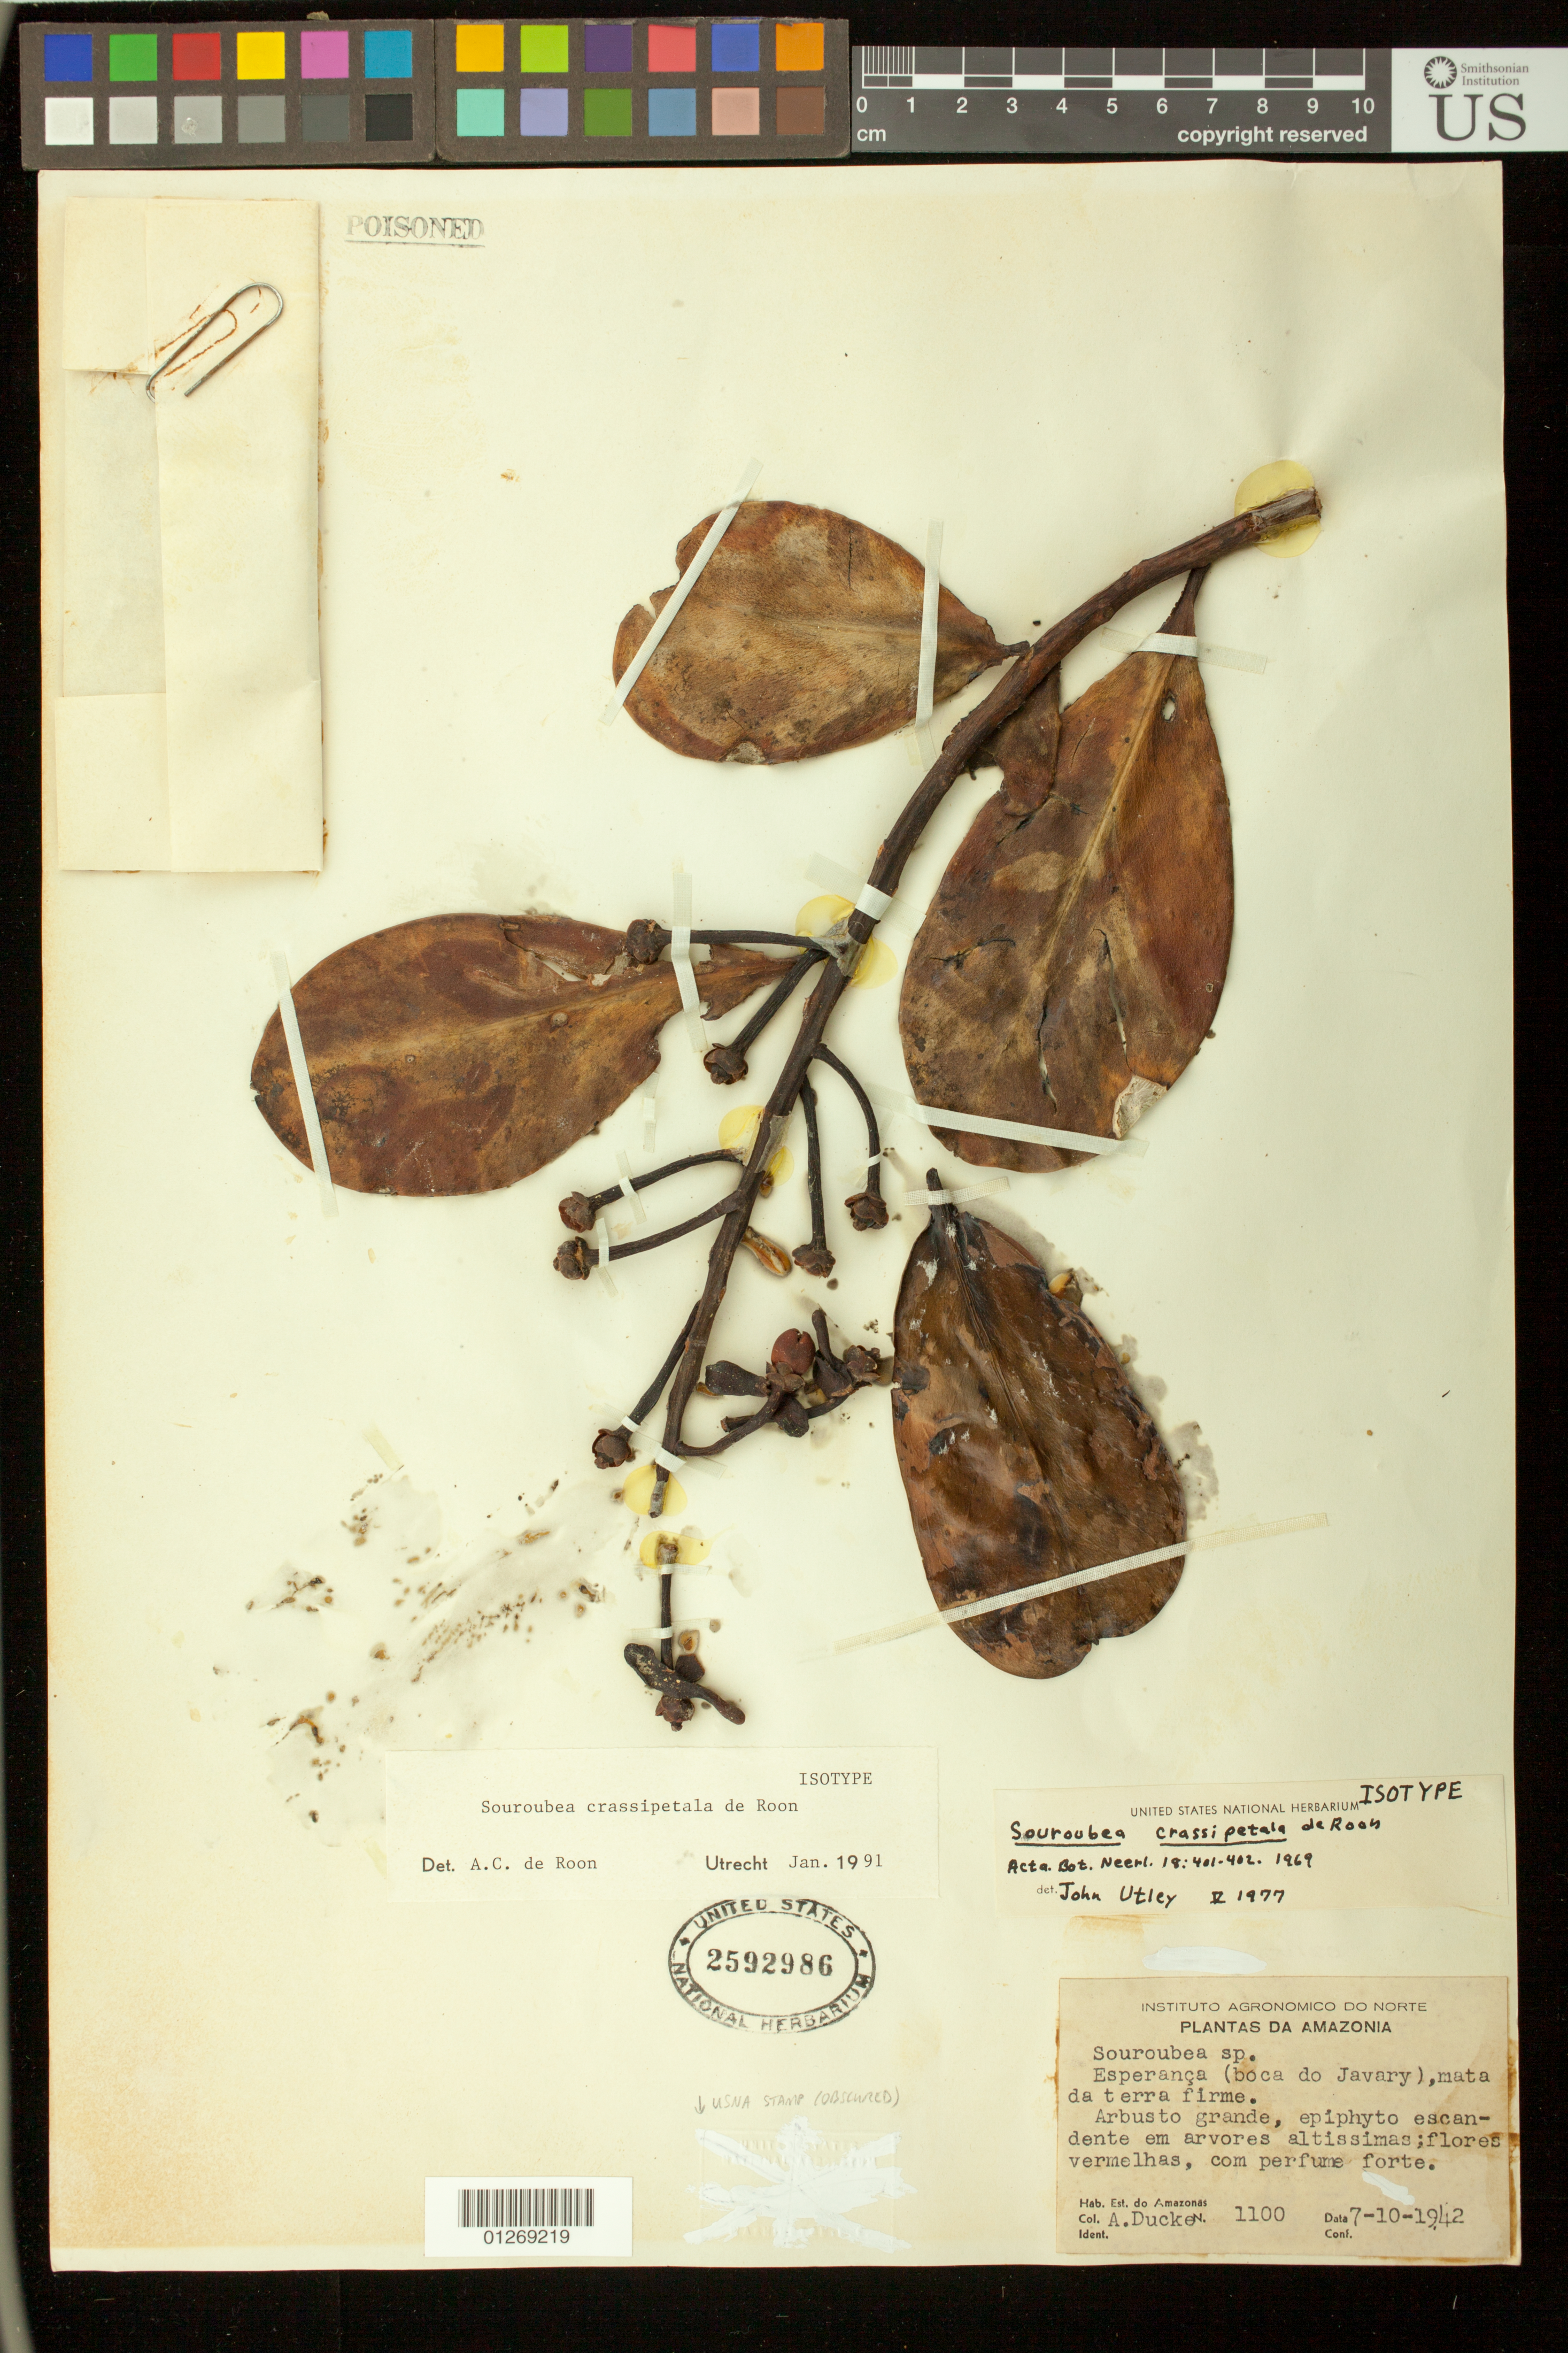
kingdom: Plantae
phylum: Tracheophyta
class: Magnoliopsida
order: Ericales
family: Marcgraviaceae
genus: Souroubea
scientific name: Souroubea crassipetala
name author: de Roon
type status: Isotype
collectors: A. Ducke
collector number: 1100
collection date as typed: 7-10-1942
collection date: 1942-10-07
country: Brazil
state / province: Amazonas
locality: Esperança (boca do Javary)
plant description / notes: Specimen ex U.S. National Arboretum (stamp obscured)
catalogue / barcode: US 2592986